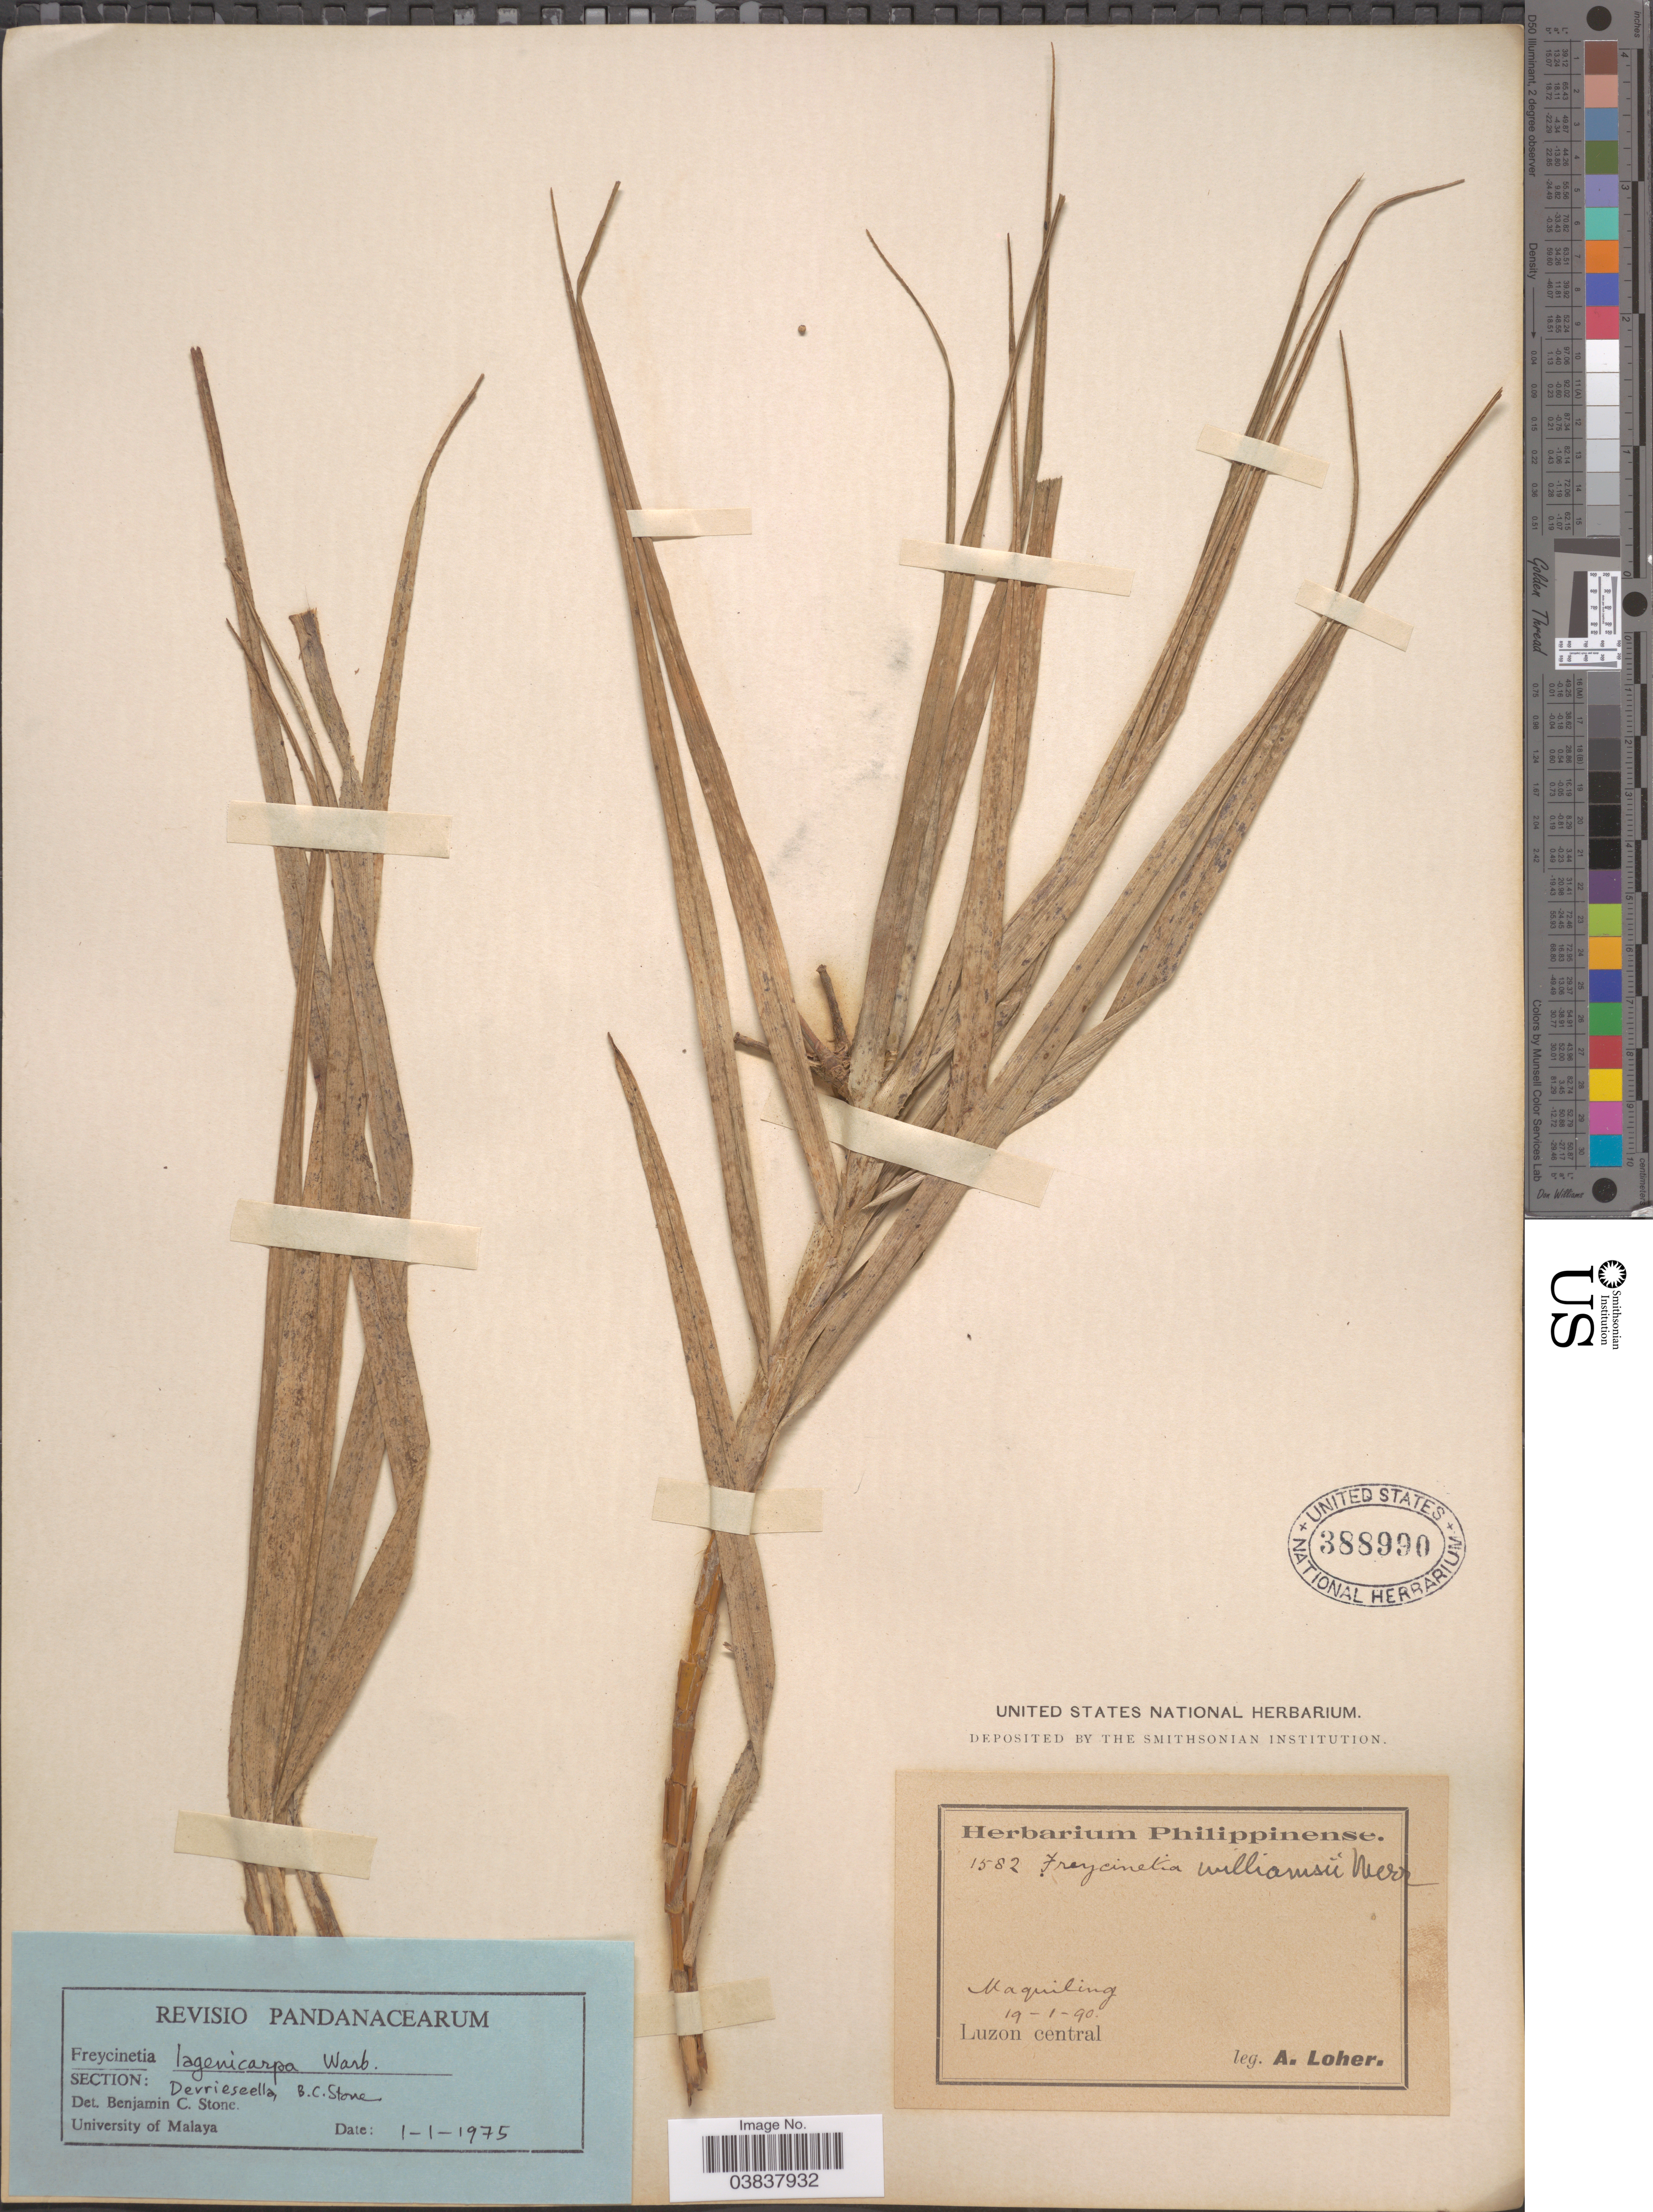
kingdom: Plantae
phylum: Tracheophyta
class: Liliopsida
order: Pandanales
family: Pandanaceae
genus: Freycinetia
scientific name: Freycinetia lagenicarpa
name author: Warb.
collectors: A. Loher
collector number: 1582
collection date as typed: Transcribed d/m/y: 19/1/90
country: Philippines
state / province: Central Luzon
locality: Maquiling, Luzon central.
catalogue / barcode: US 388990